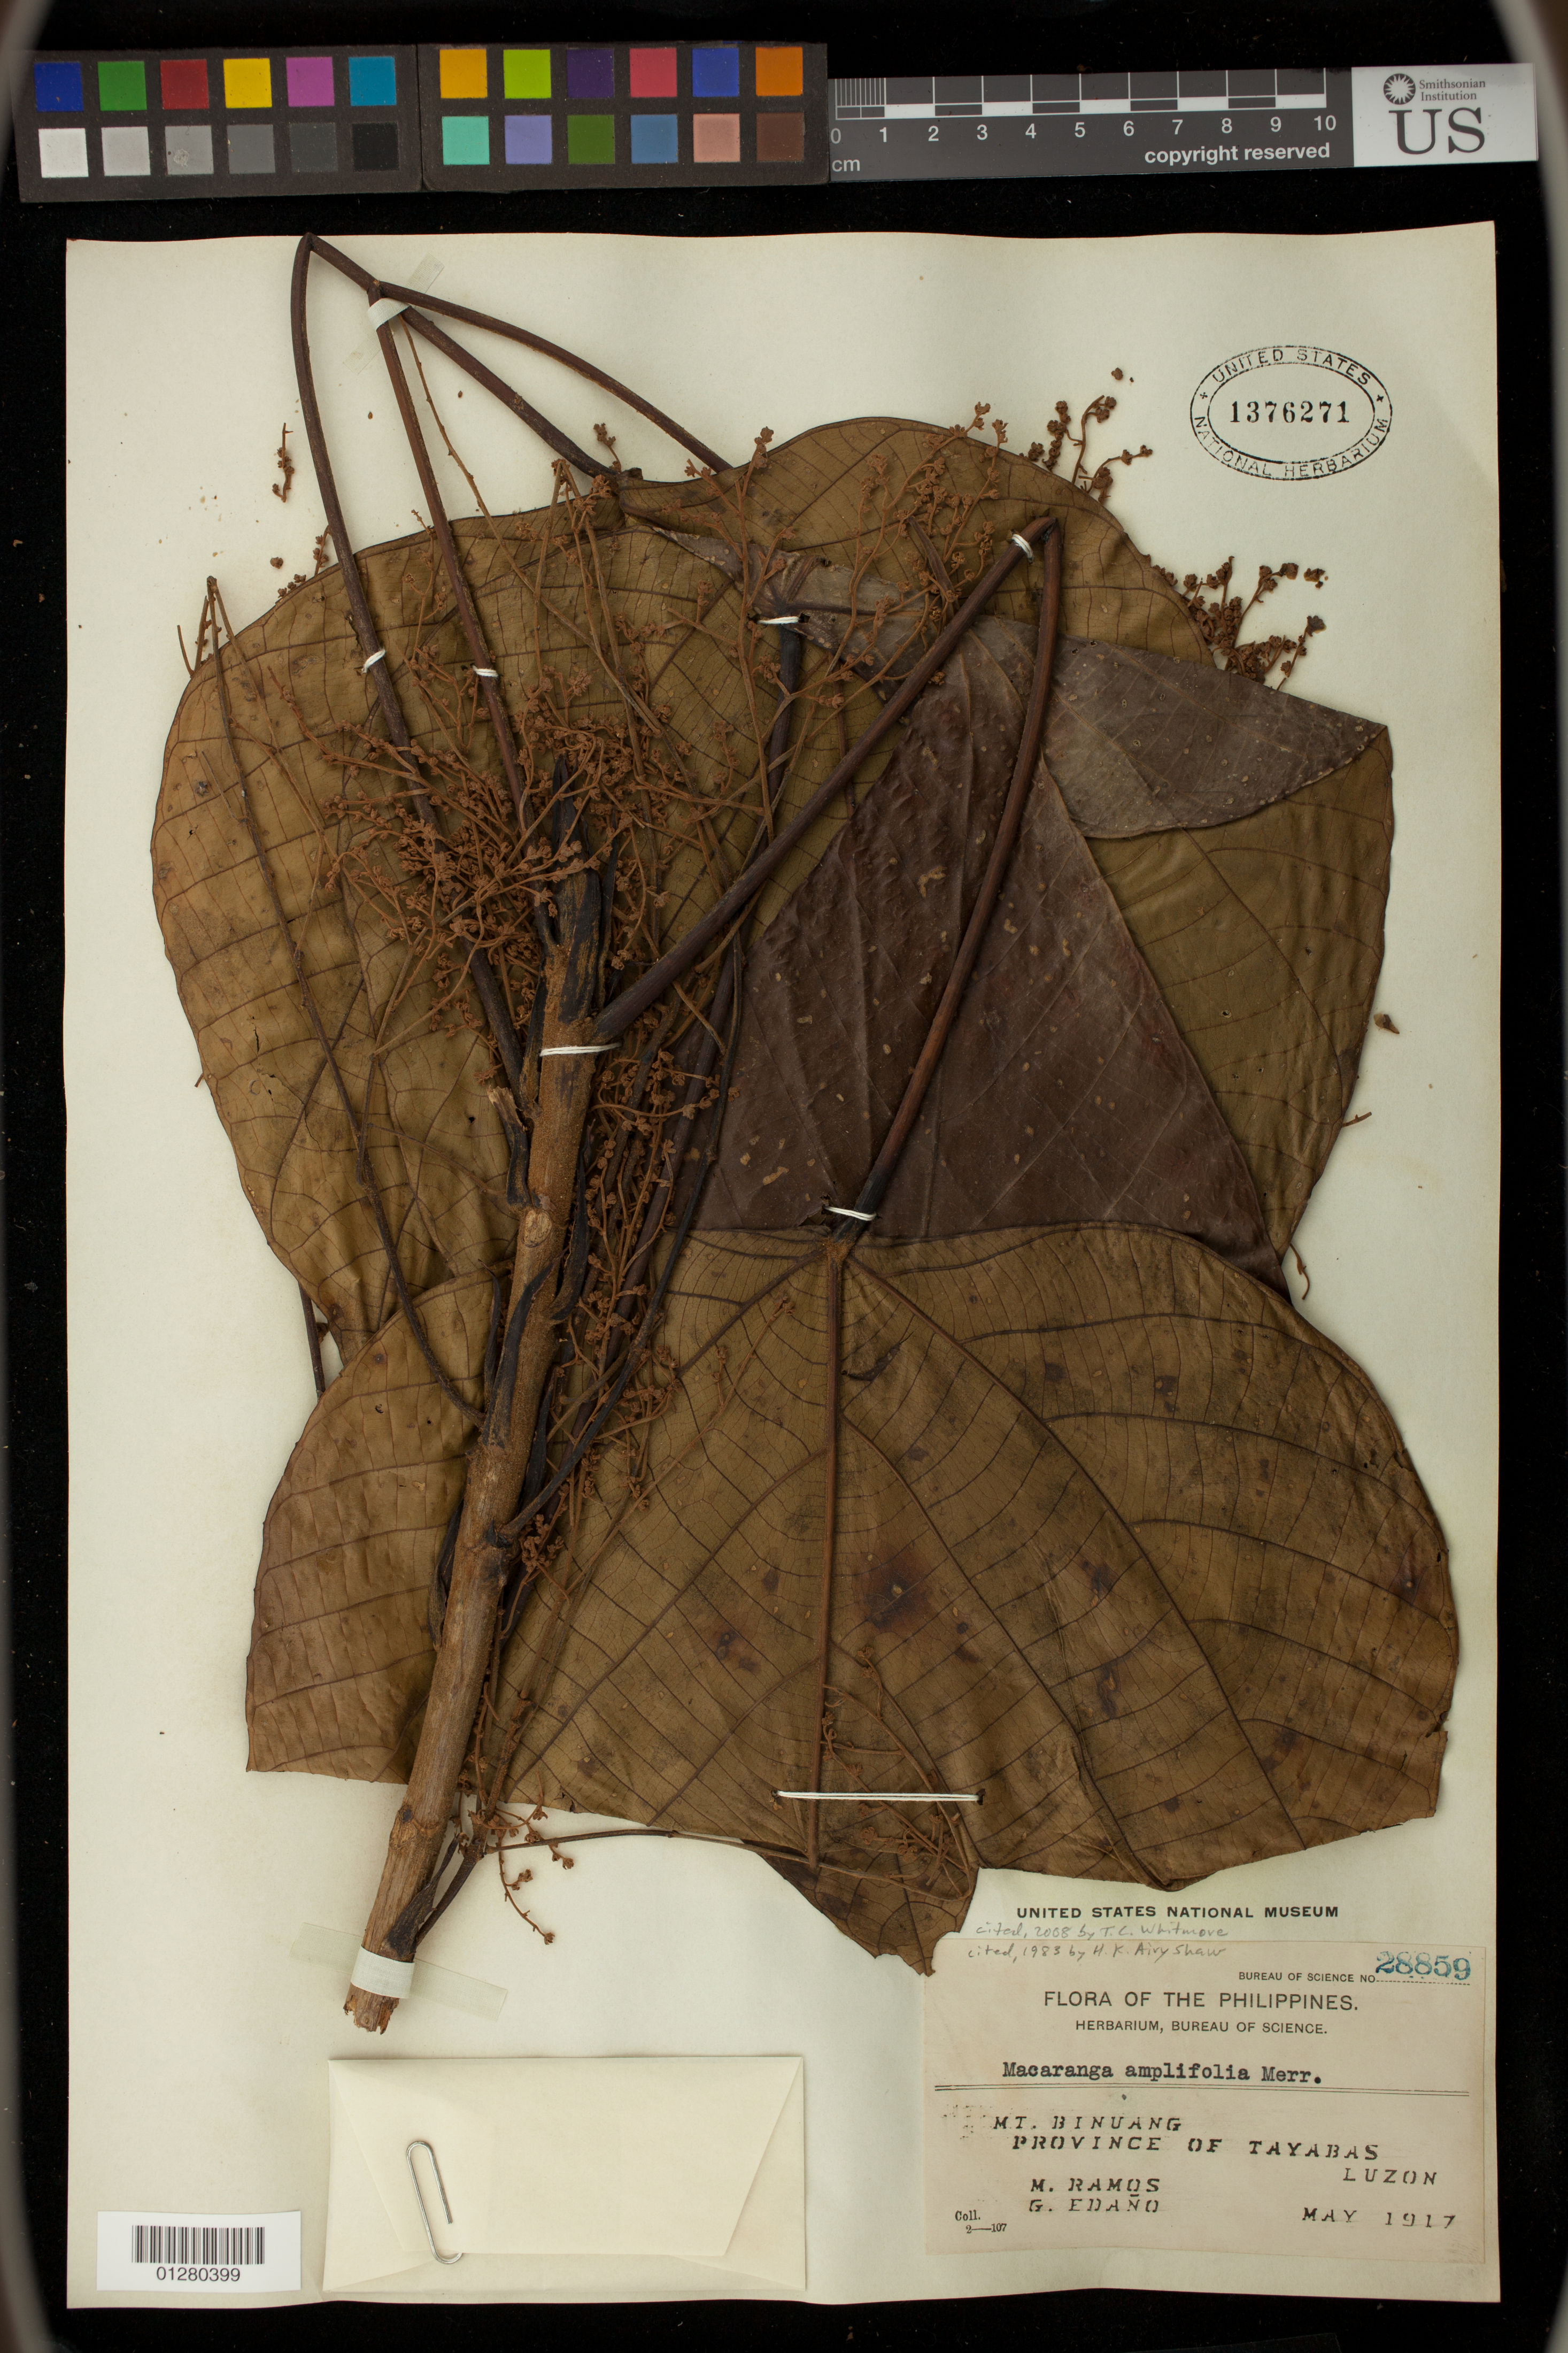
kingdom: Plantae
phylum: Tracheophyta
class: Magnoliopsida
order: Malpighiales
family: Euphorbiaceae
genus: Macaranga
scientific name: Macaranga amplifolia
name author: Merr.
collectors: M. Ramos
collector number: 28859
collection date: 1917-05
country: Philippines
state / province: Calabarzon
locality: Mt. Binuang,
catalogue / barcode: US 1376271